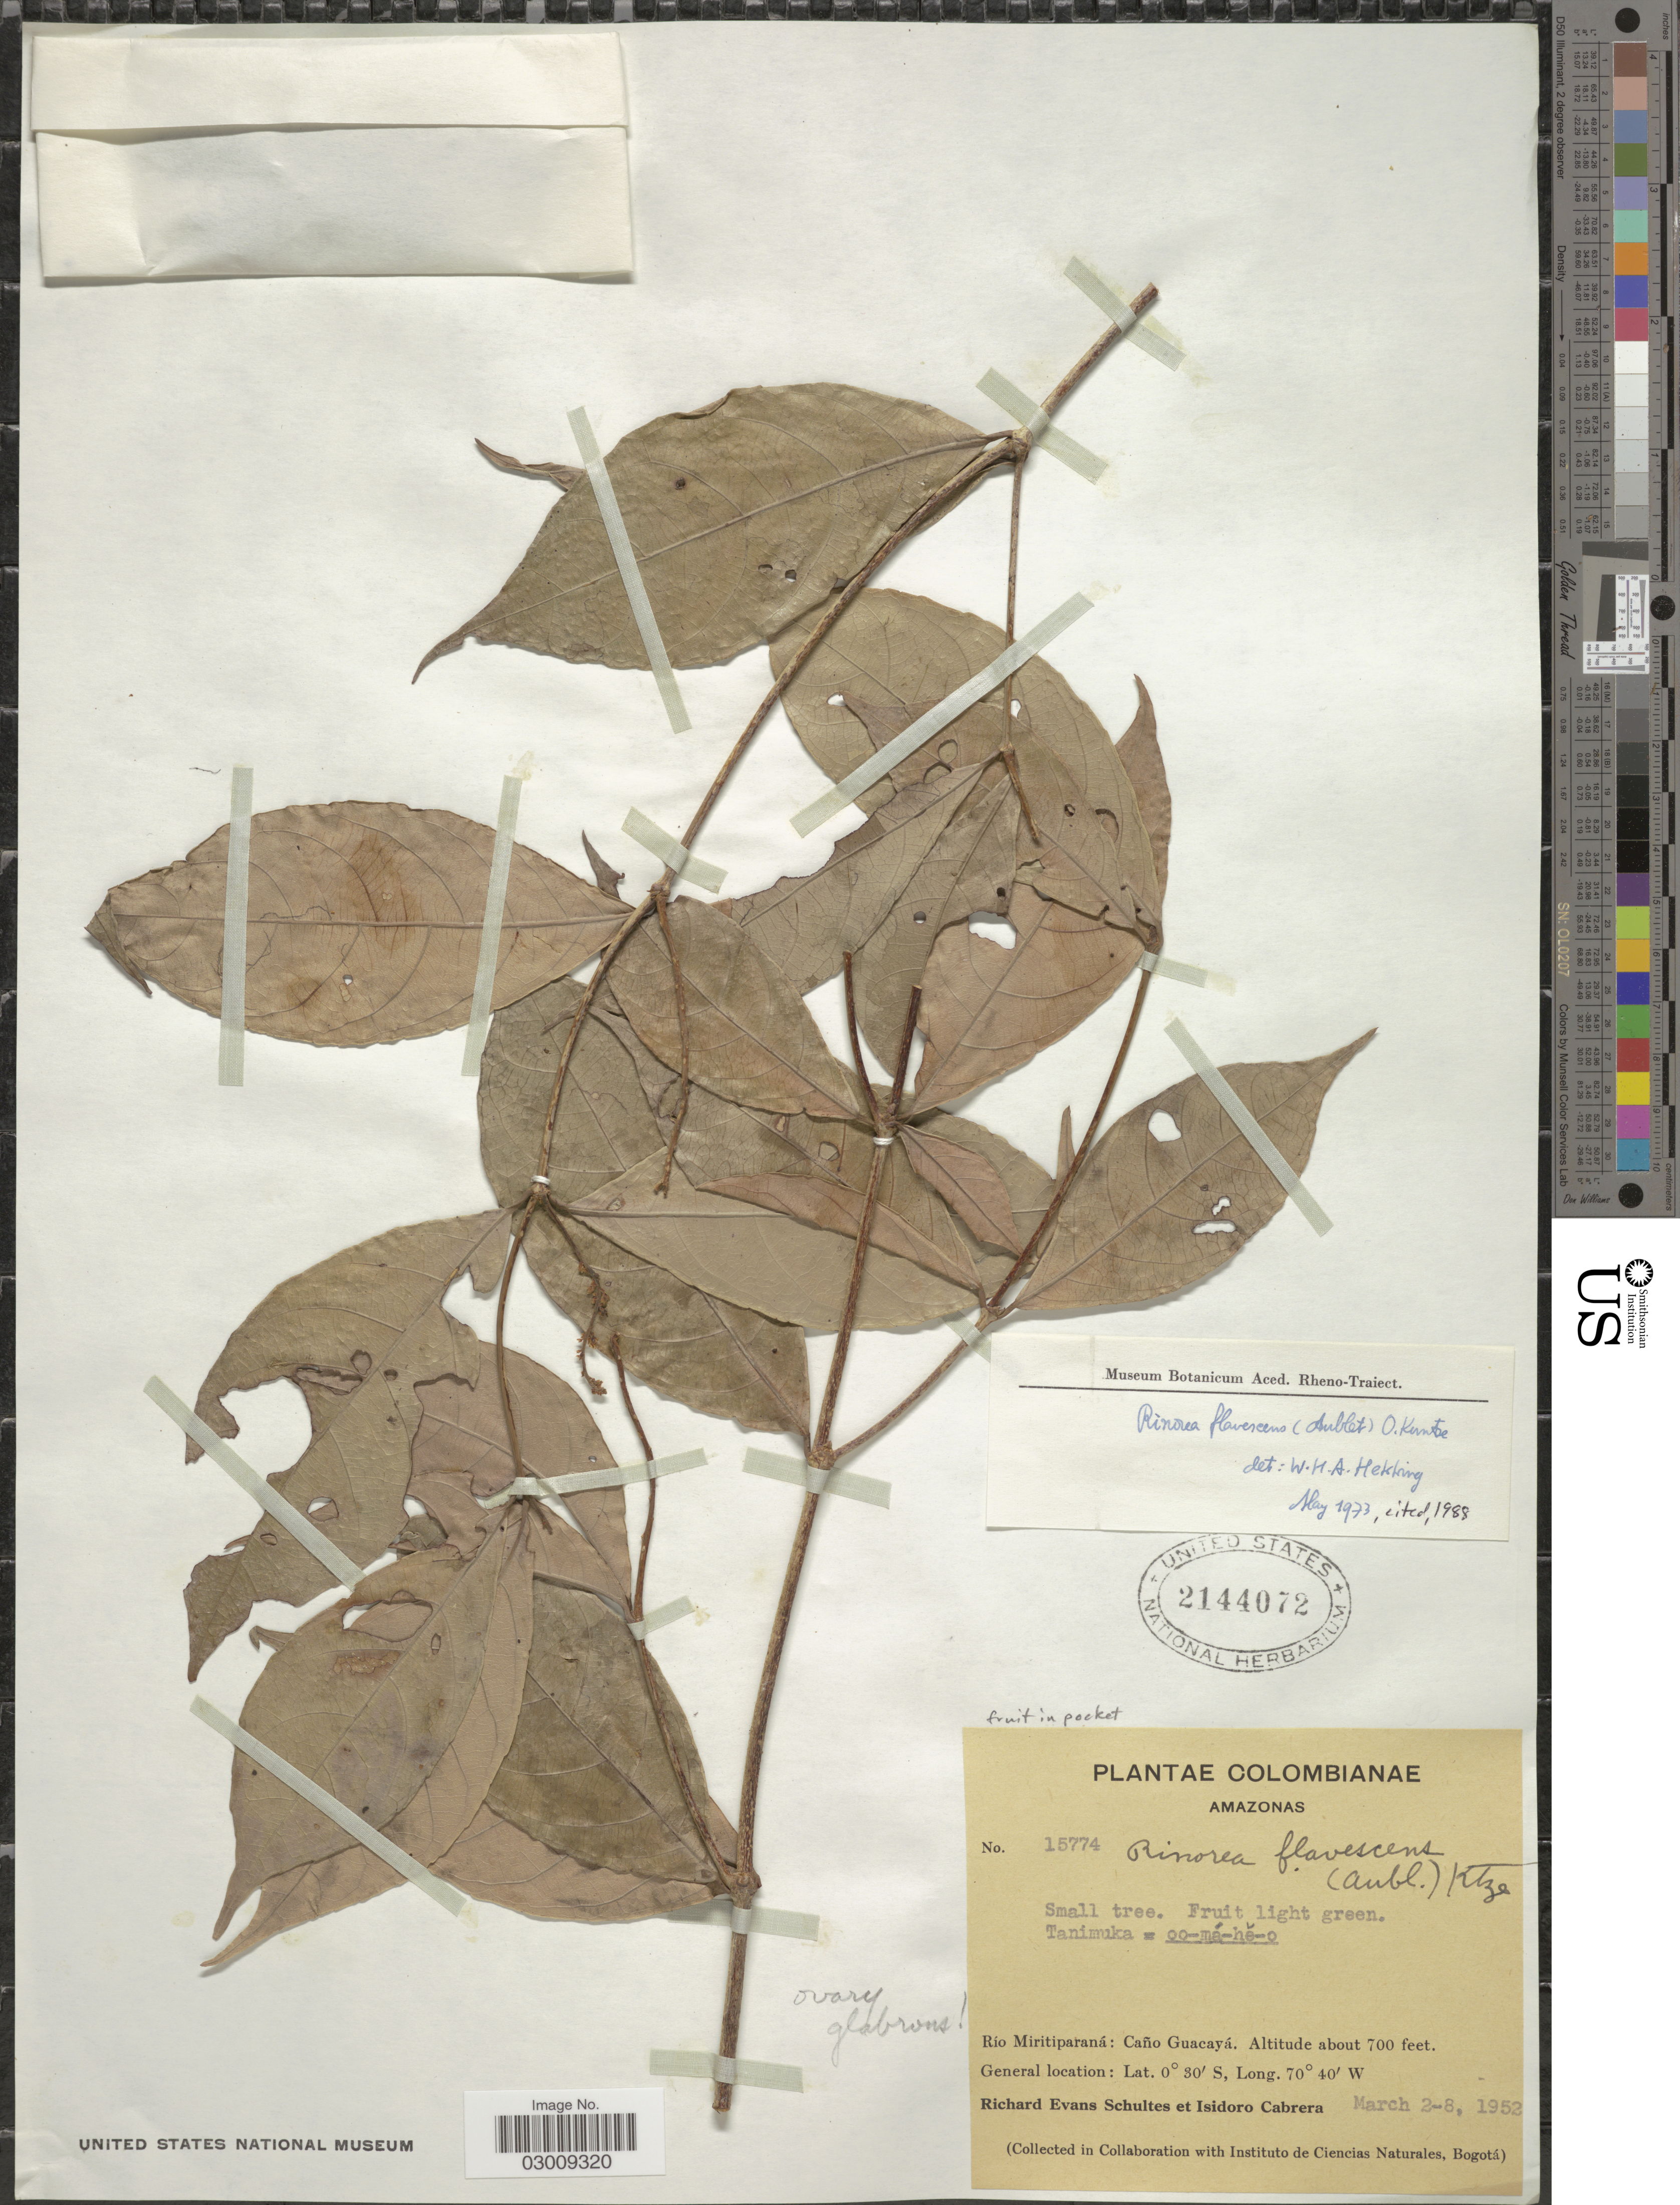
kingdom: Plantae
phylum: Tracheophyta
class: Magnoliopsida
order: Malpighiales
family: Violaceae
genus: Rinorea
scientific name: Rinorea flavescens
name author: (Aubl.) Kuntze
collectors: R. E. Schultes & I. Cabrera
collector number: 15774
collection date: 1952-03-02/1952-03-08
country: Colombia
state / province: Amazônas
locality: Río Miritiparaná: Caño Guacayá.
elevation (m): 213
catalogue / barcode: US 2144072